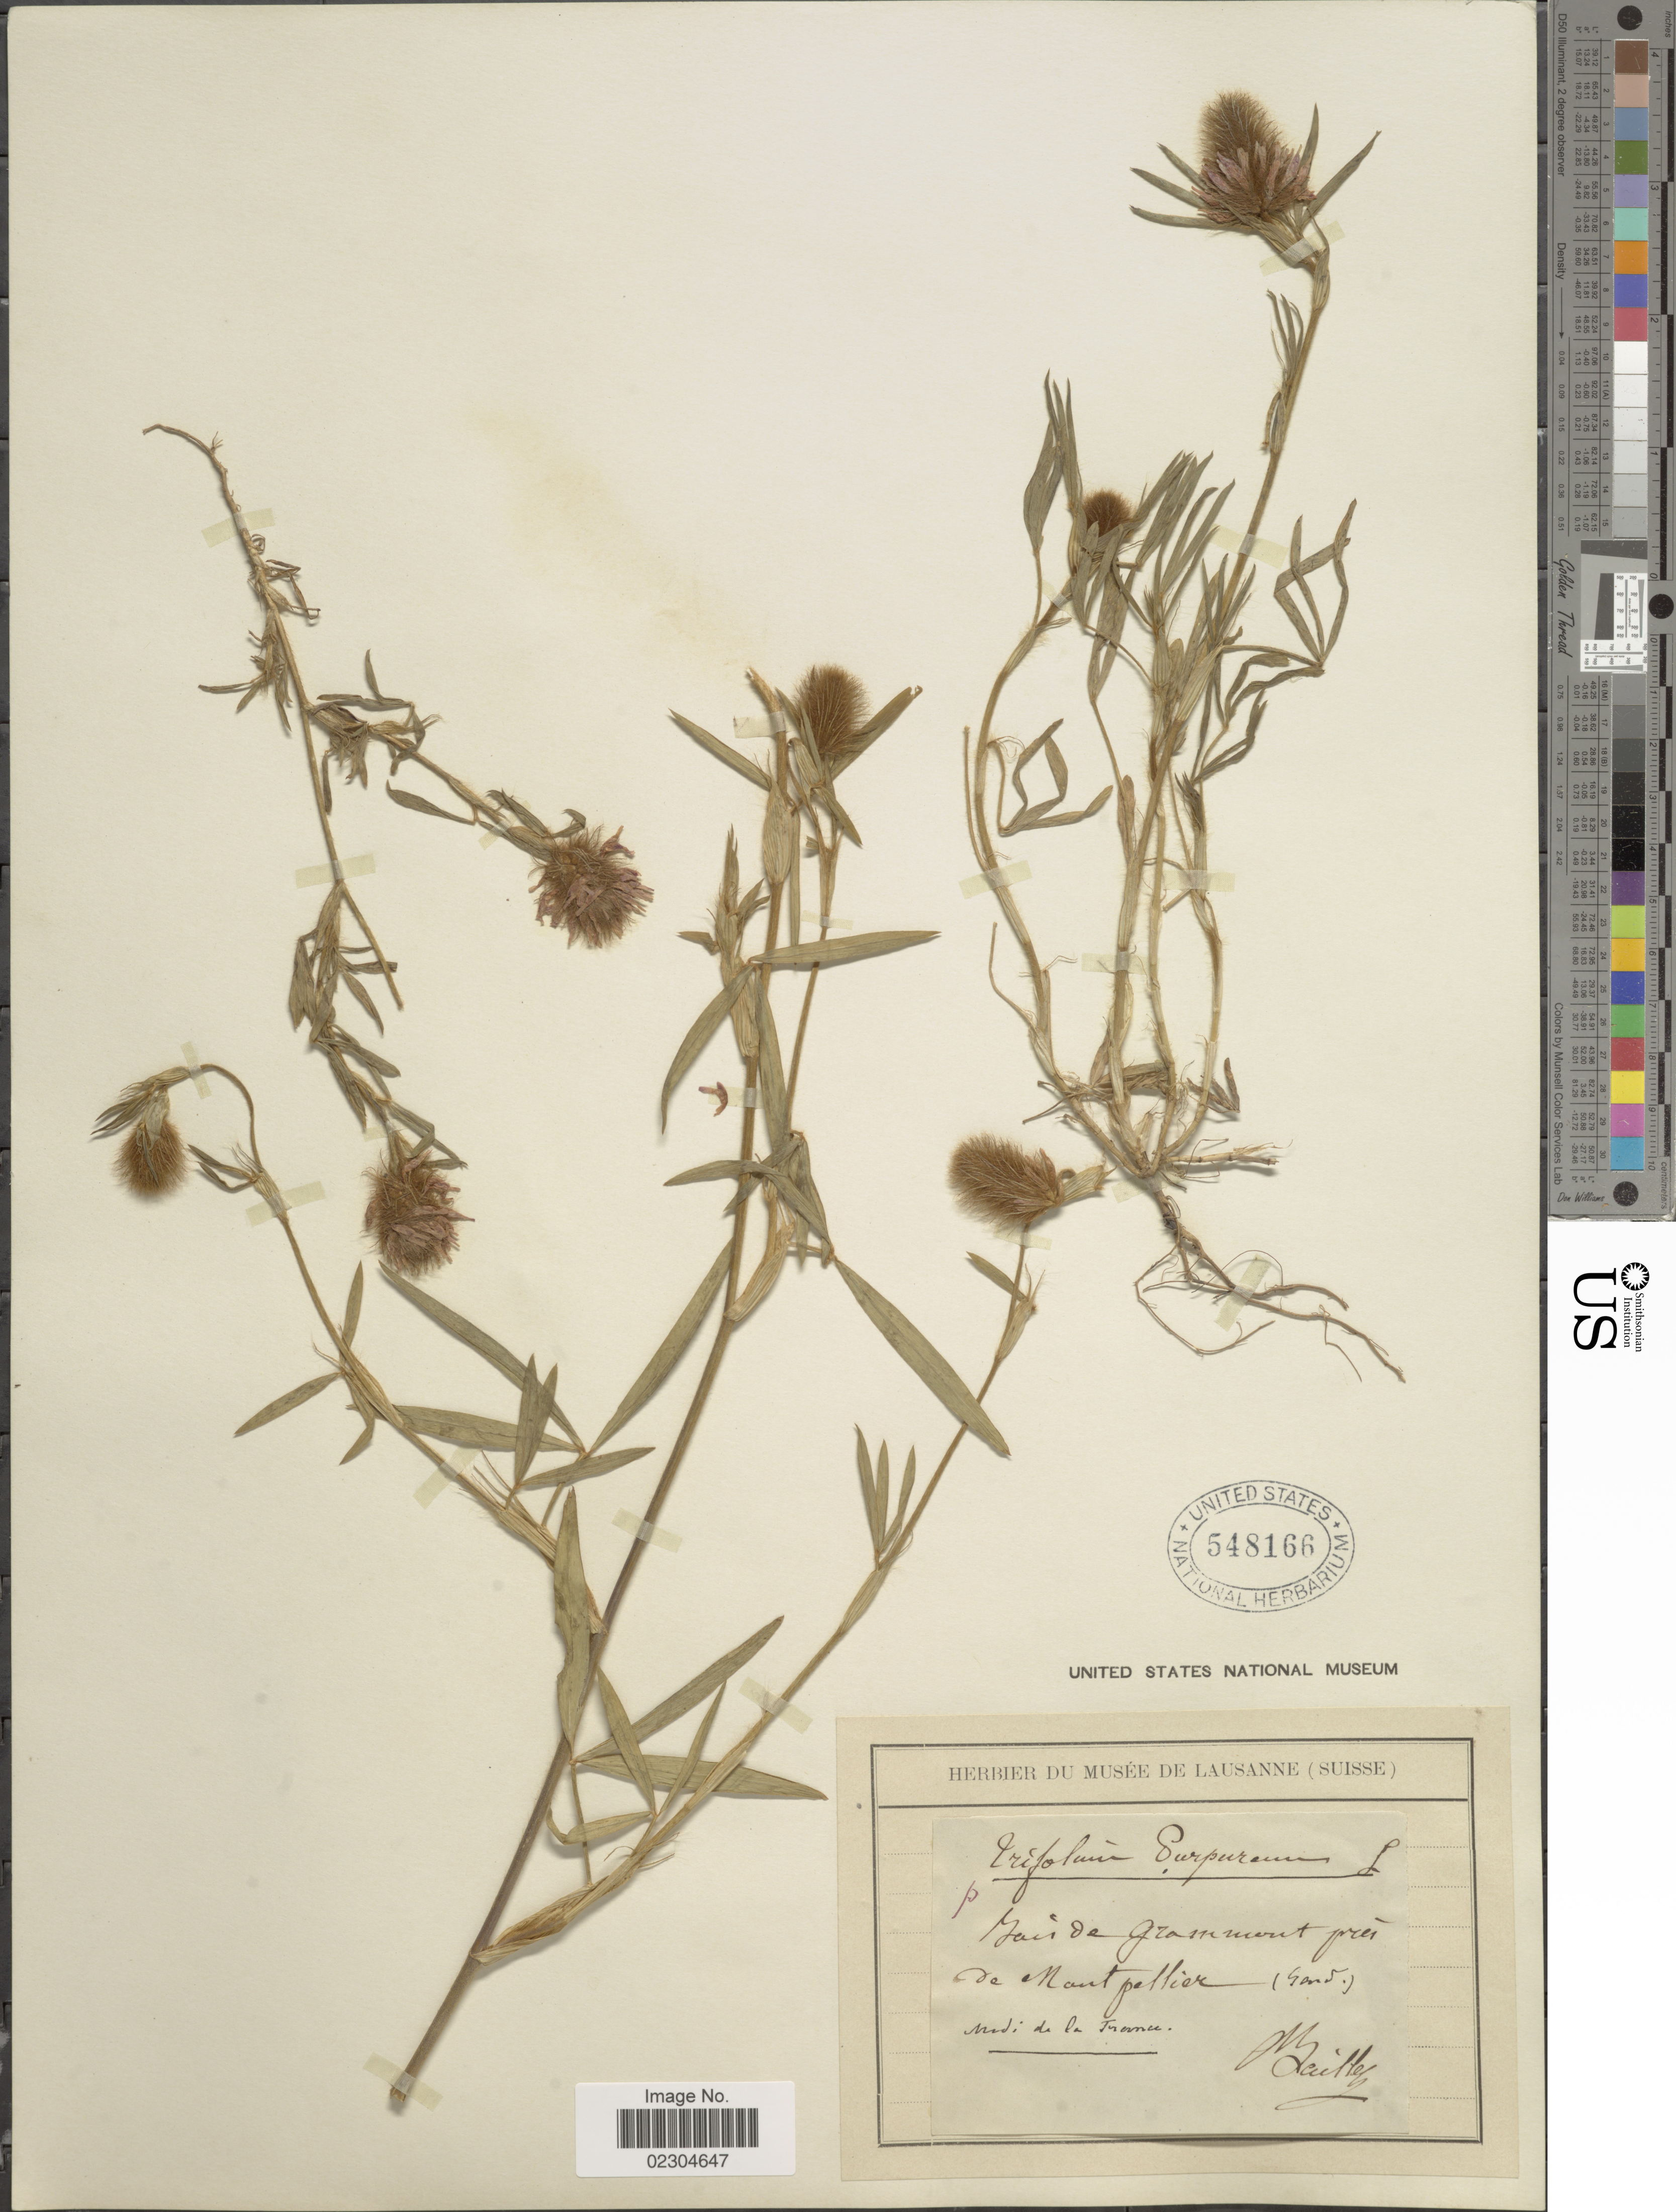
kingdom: Plantae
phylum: Tracheophyta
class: Magnoliopsida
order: Fabales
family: Fabaceae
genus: Trifolium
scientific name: Trifolium purpureum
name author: Loisel.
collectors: Baillet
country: France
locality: Midi de la France, Bois de Grammont pres de Montpellier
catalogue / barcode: US 548166